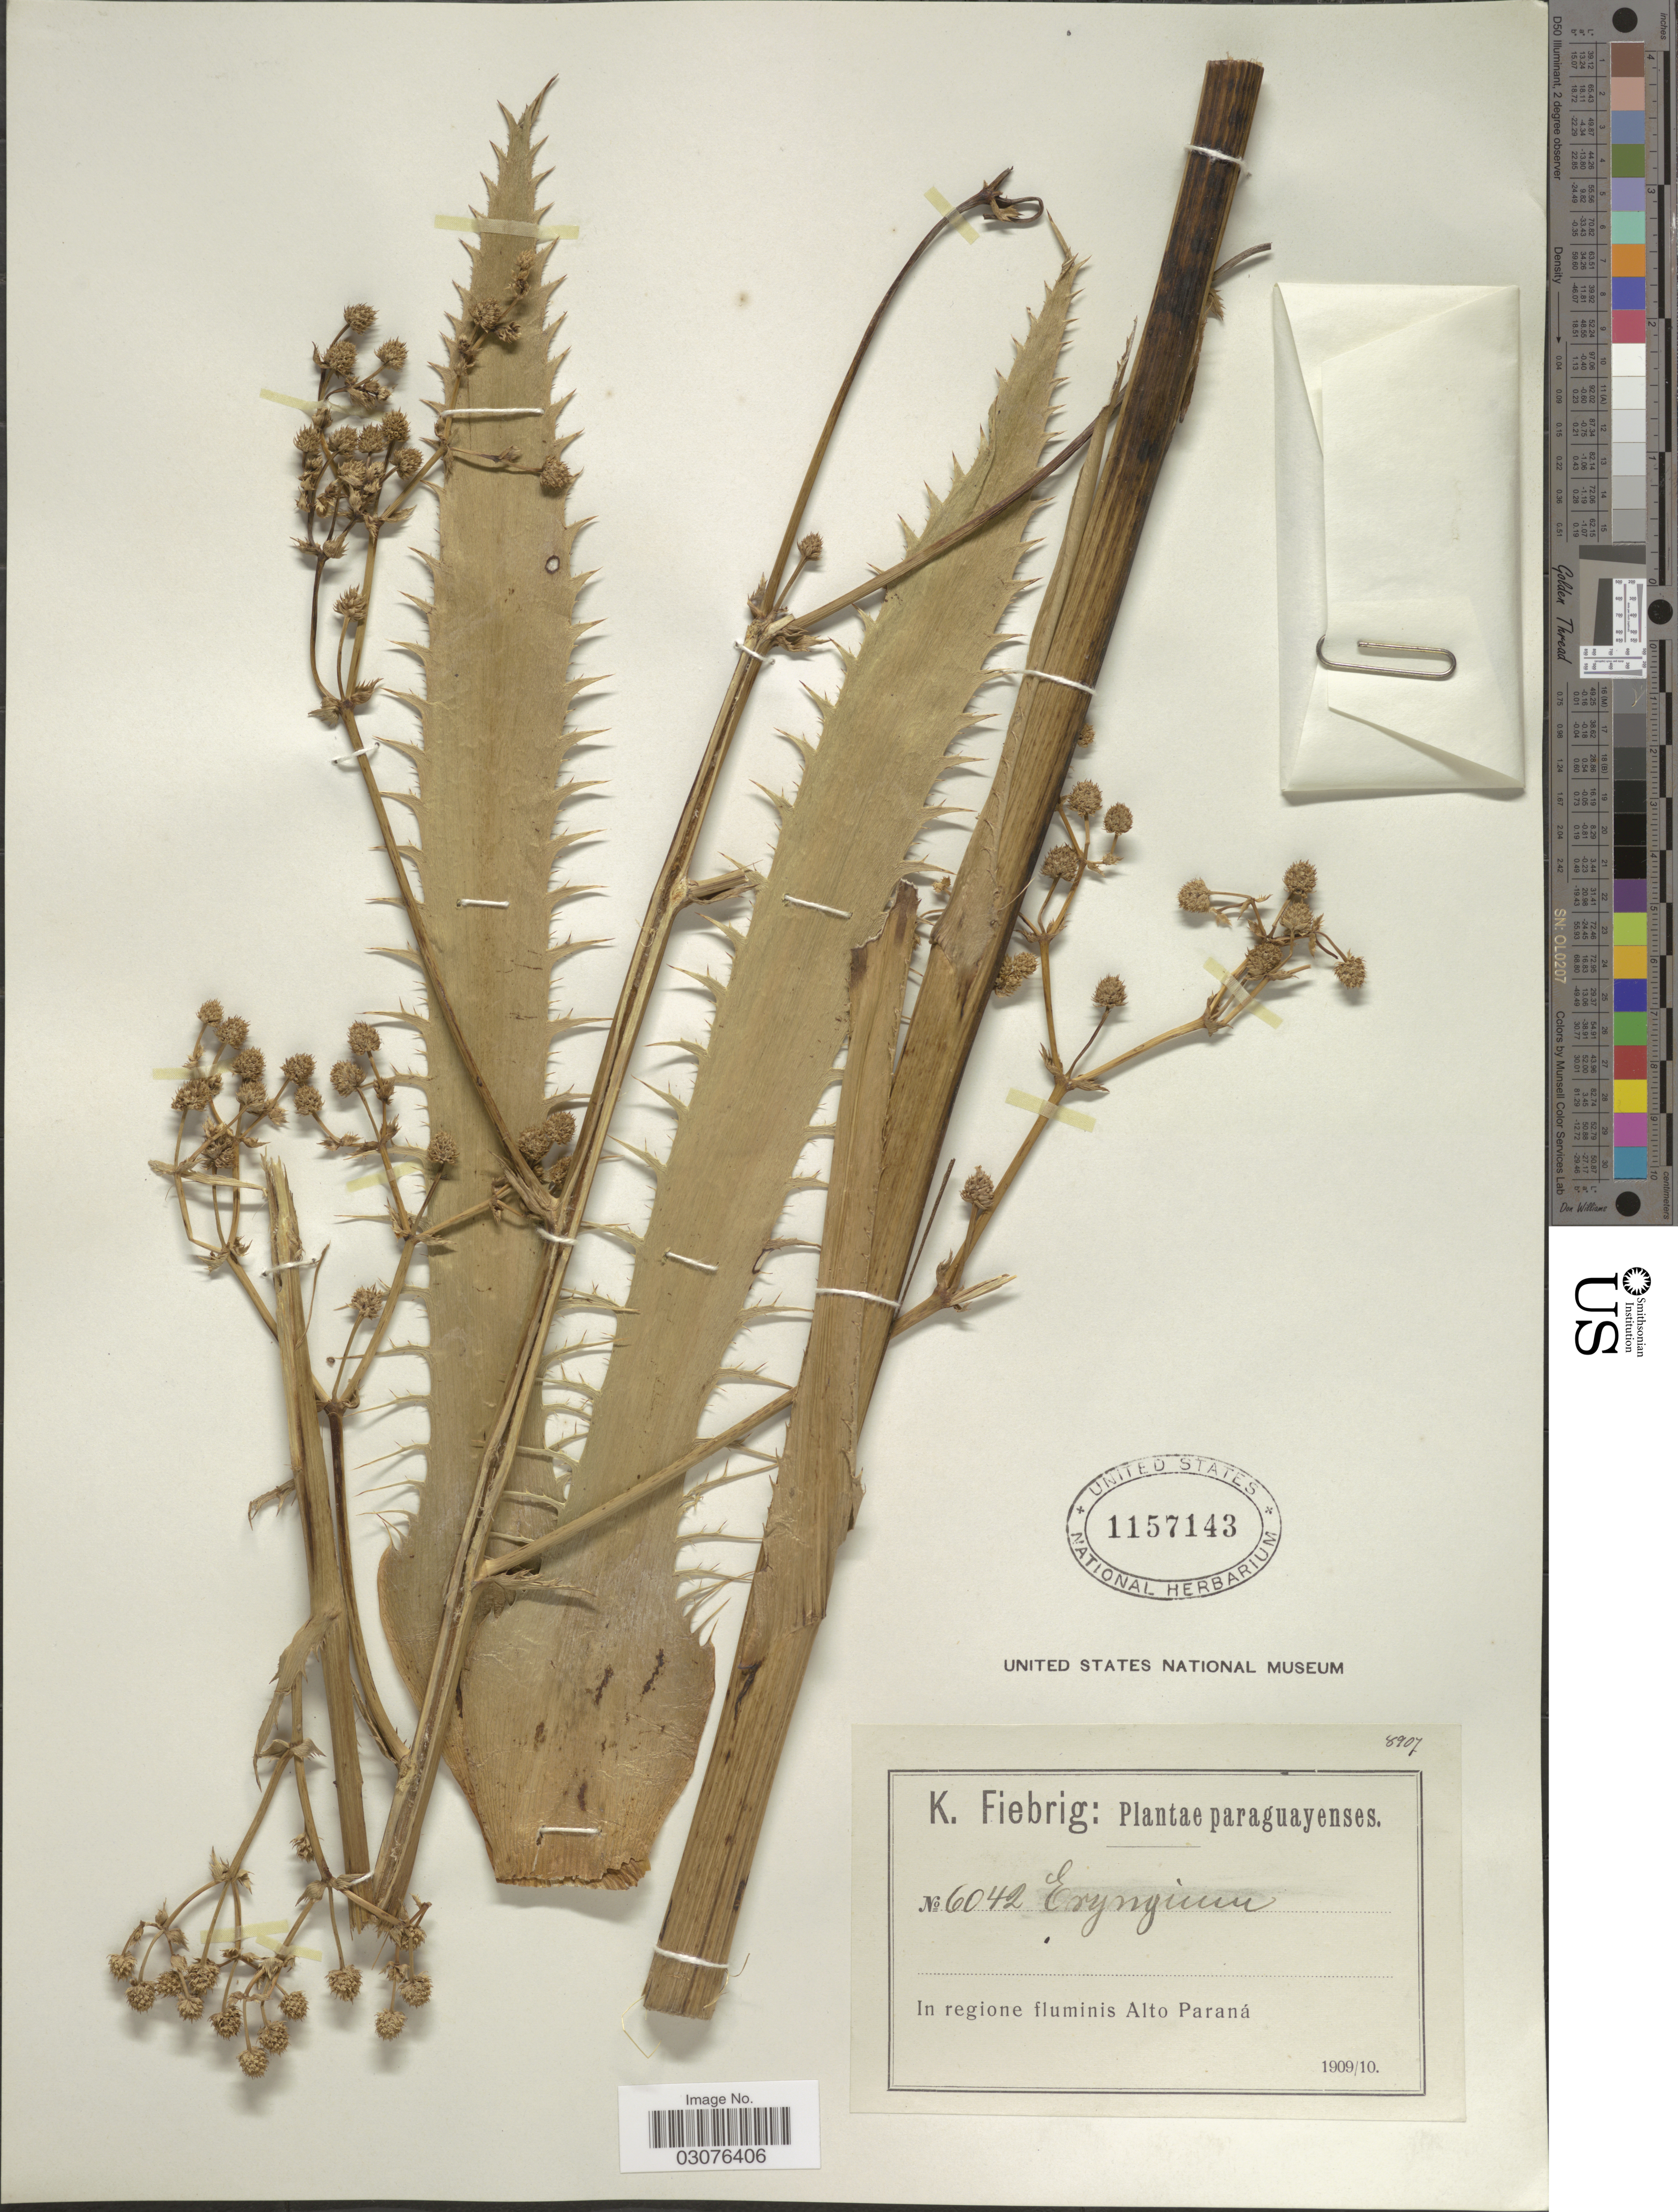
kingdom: Plantae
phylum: Tracheophyta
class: Magnoliopsida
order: Apiales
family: Apiaceae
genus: Eryngium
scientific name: Eryngium floribundum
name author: Cham. & Schltdl.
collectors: K. Fiebrig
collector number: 6042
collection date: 1909/1910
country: Paraguay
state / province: Alto Parana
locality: In regione fluminis Alto Paraná.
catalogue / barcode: US 1157143